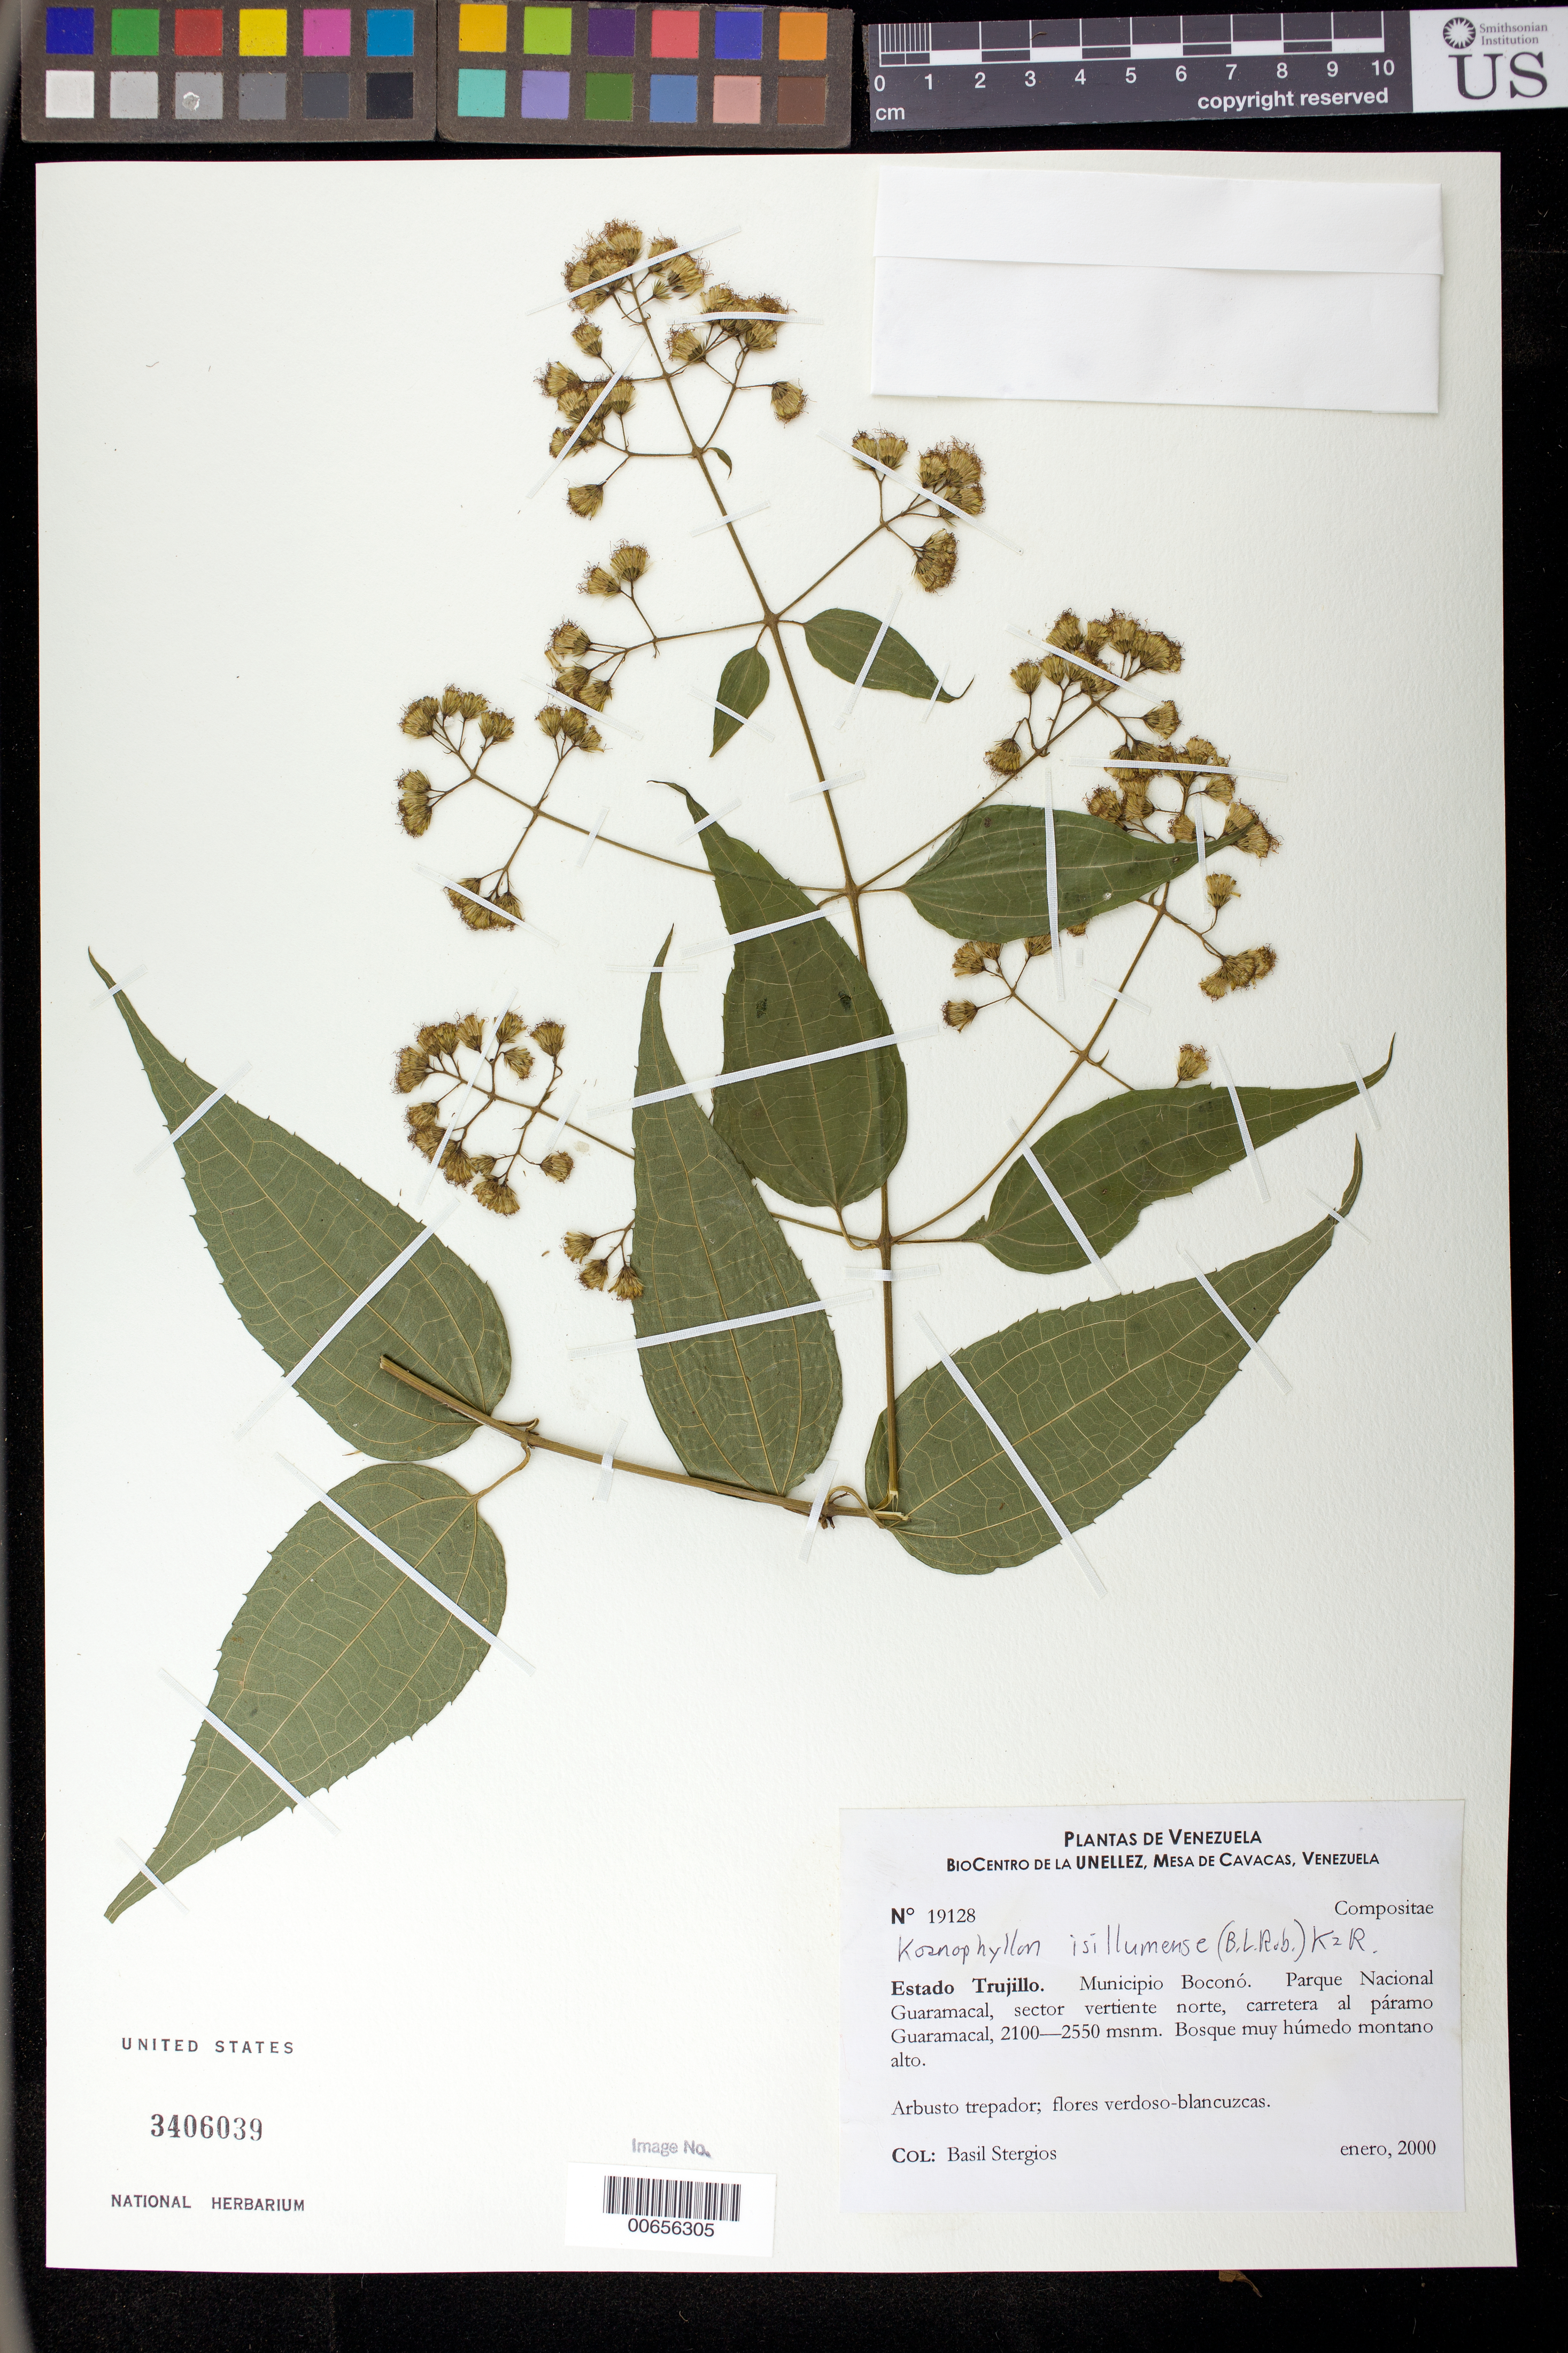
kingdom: Plantae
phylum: Tracheophyta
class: Magnoliopsida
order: Asterales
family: Asteraceae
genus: Koanophyllon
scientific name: Koanophyllon isillumense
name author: (B.L. Rob.) R.M. King & H. Rob.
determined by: Robinson, Harold E., (US)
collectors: B. G. Stergios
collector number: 19128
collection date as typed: Jan 2000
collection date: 2000-01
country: Venezuela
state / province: Trujillo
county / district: Boconó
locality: Parque Nacional Guaramacal, vertiente N, carretera al páramo Guaramacal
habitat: Bosque muy húmedo montano alto.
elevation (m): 2100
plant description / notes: MY, NY, PORT, TEX, US, VEN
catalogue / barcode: US 3406039